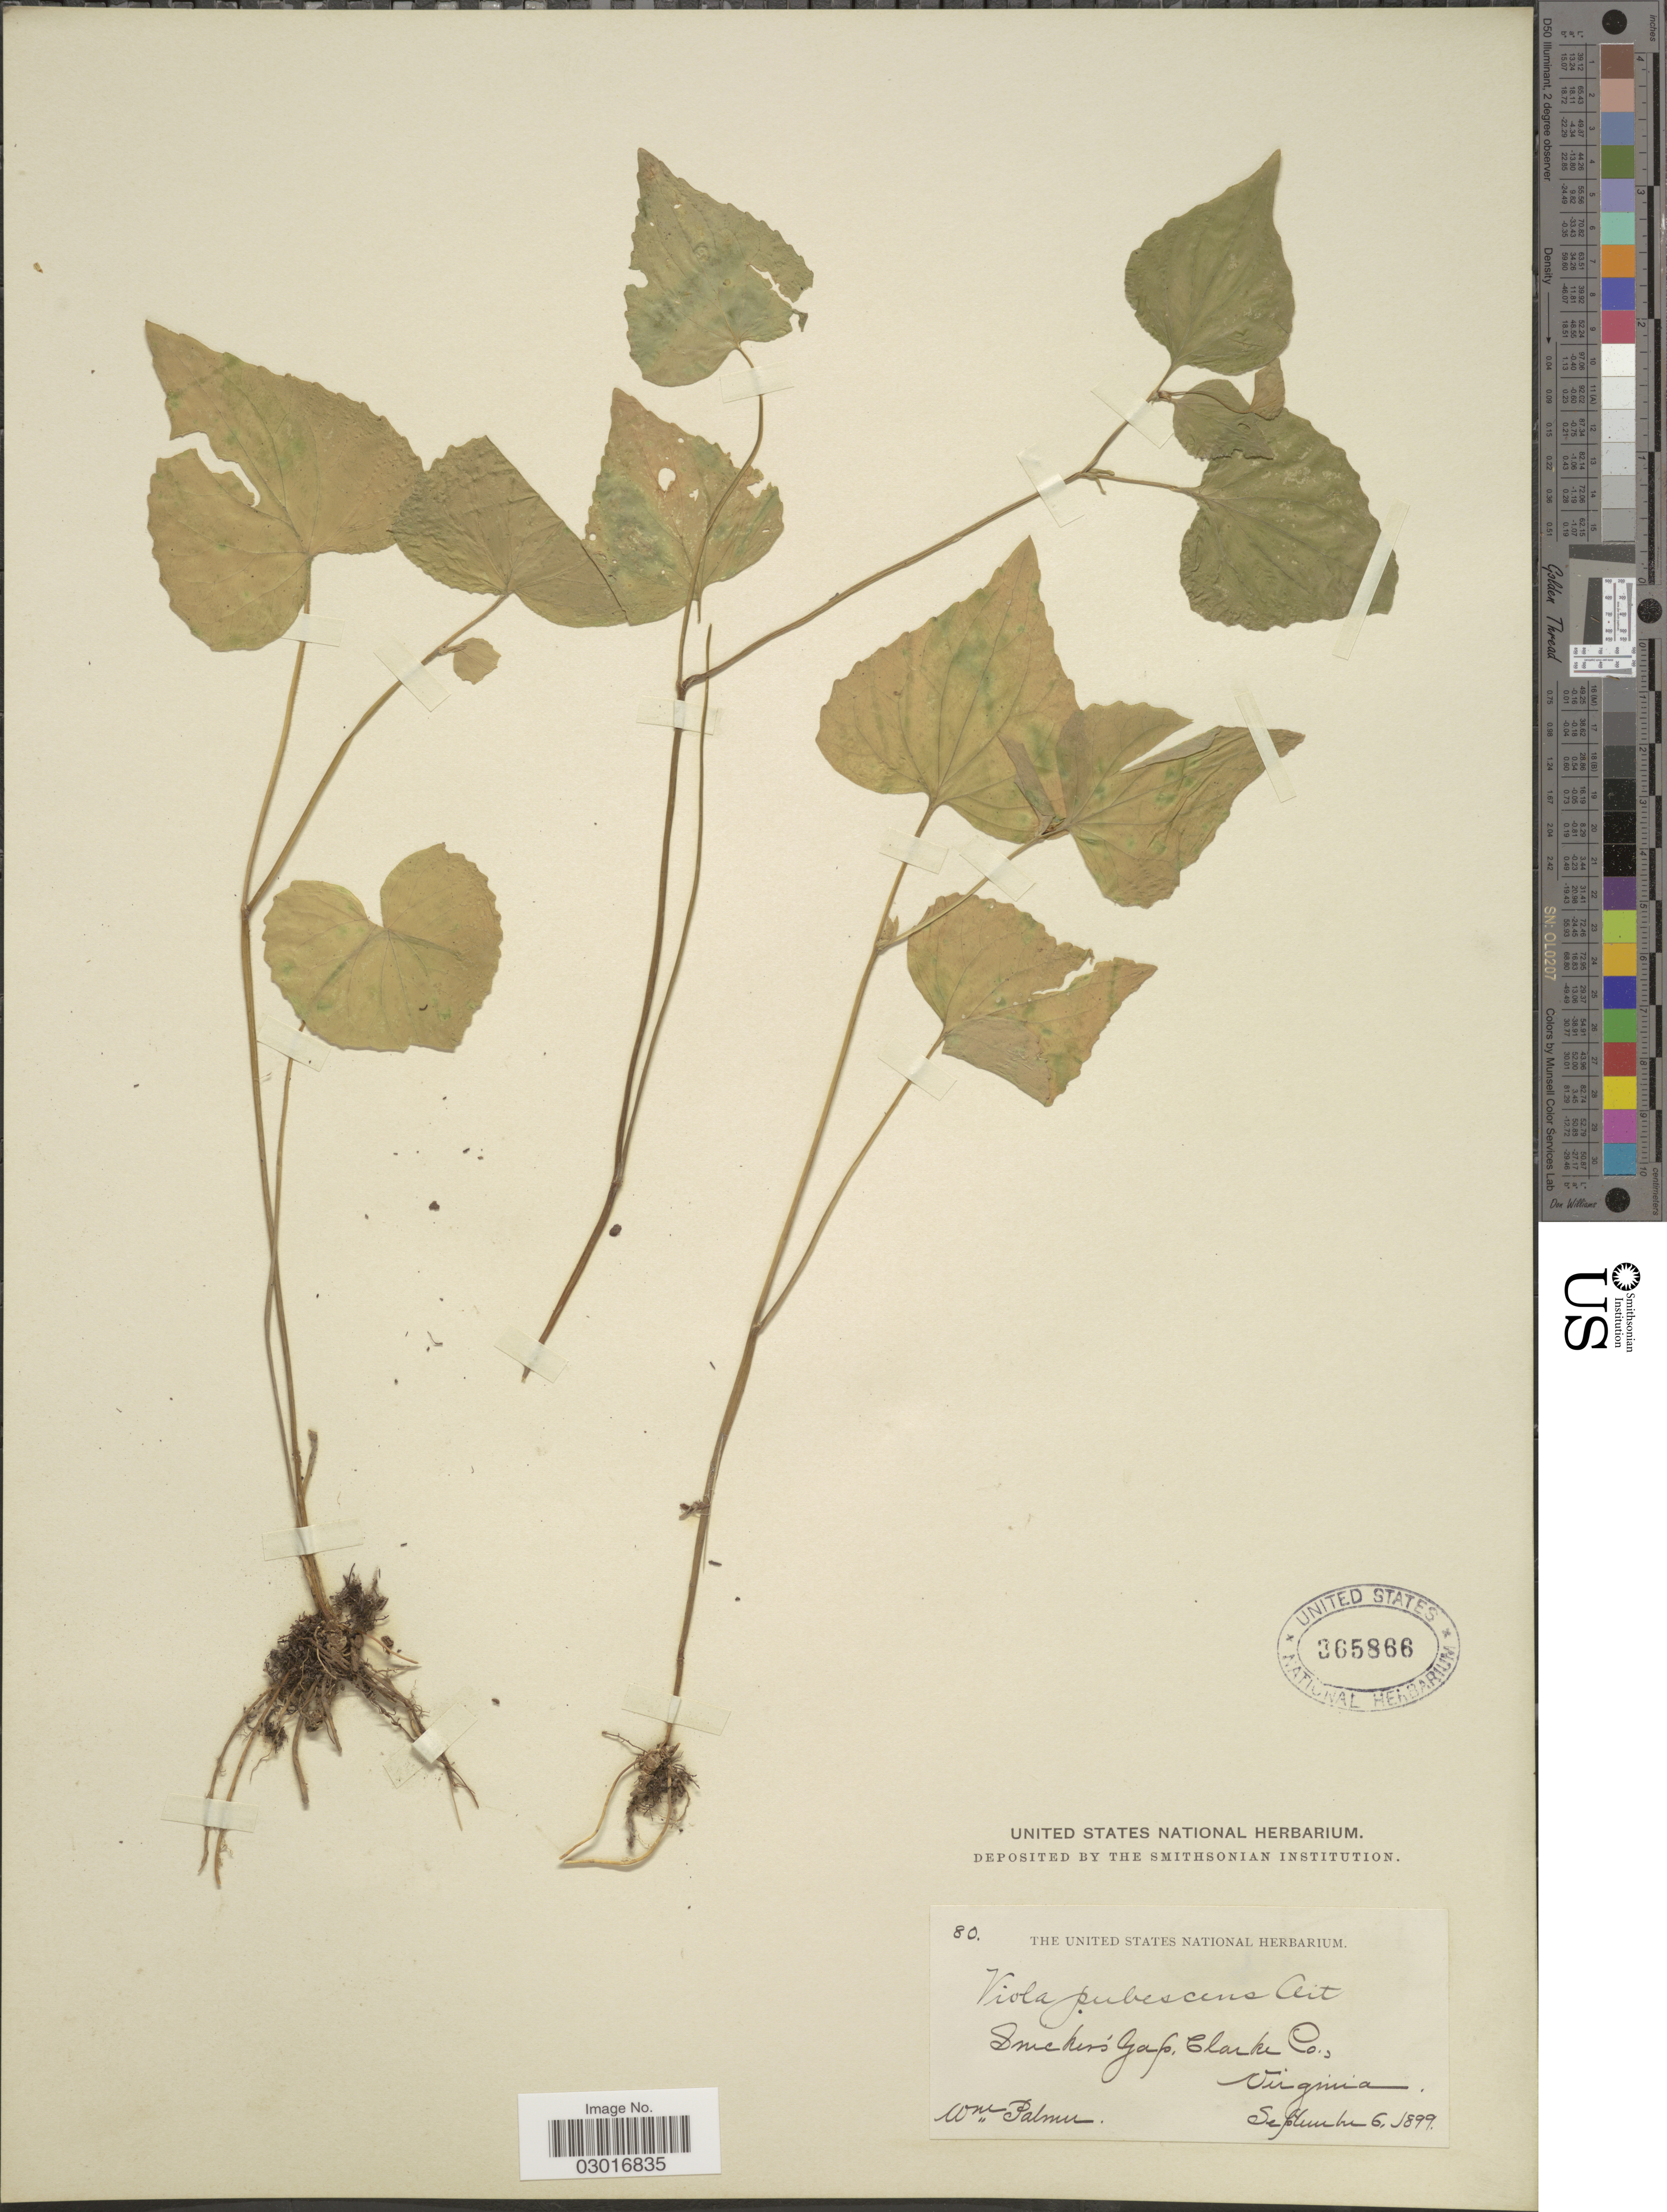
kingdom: Plantae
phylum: Tracheophyta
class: Magnoliopsida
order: Malpighiales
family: Violaceae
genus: Viola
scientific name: Viola scabriuscula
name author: (Torr. & A. Gray) Shafer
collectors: W. Palmer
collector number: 80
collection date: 1899-09-06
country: United States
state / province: Virginia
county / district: Clarke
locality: Snicker's Gap, Clarke Co.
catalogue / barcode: US 365866